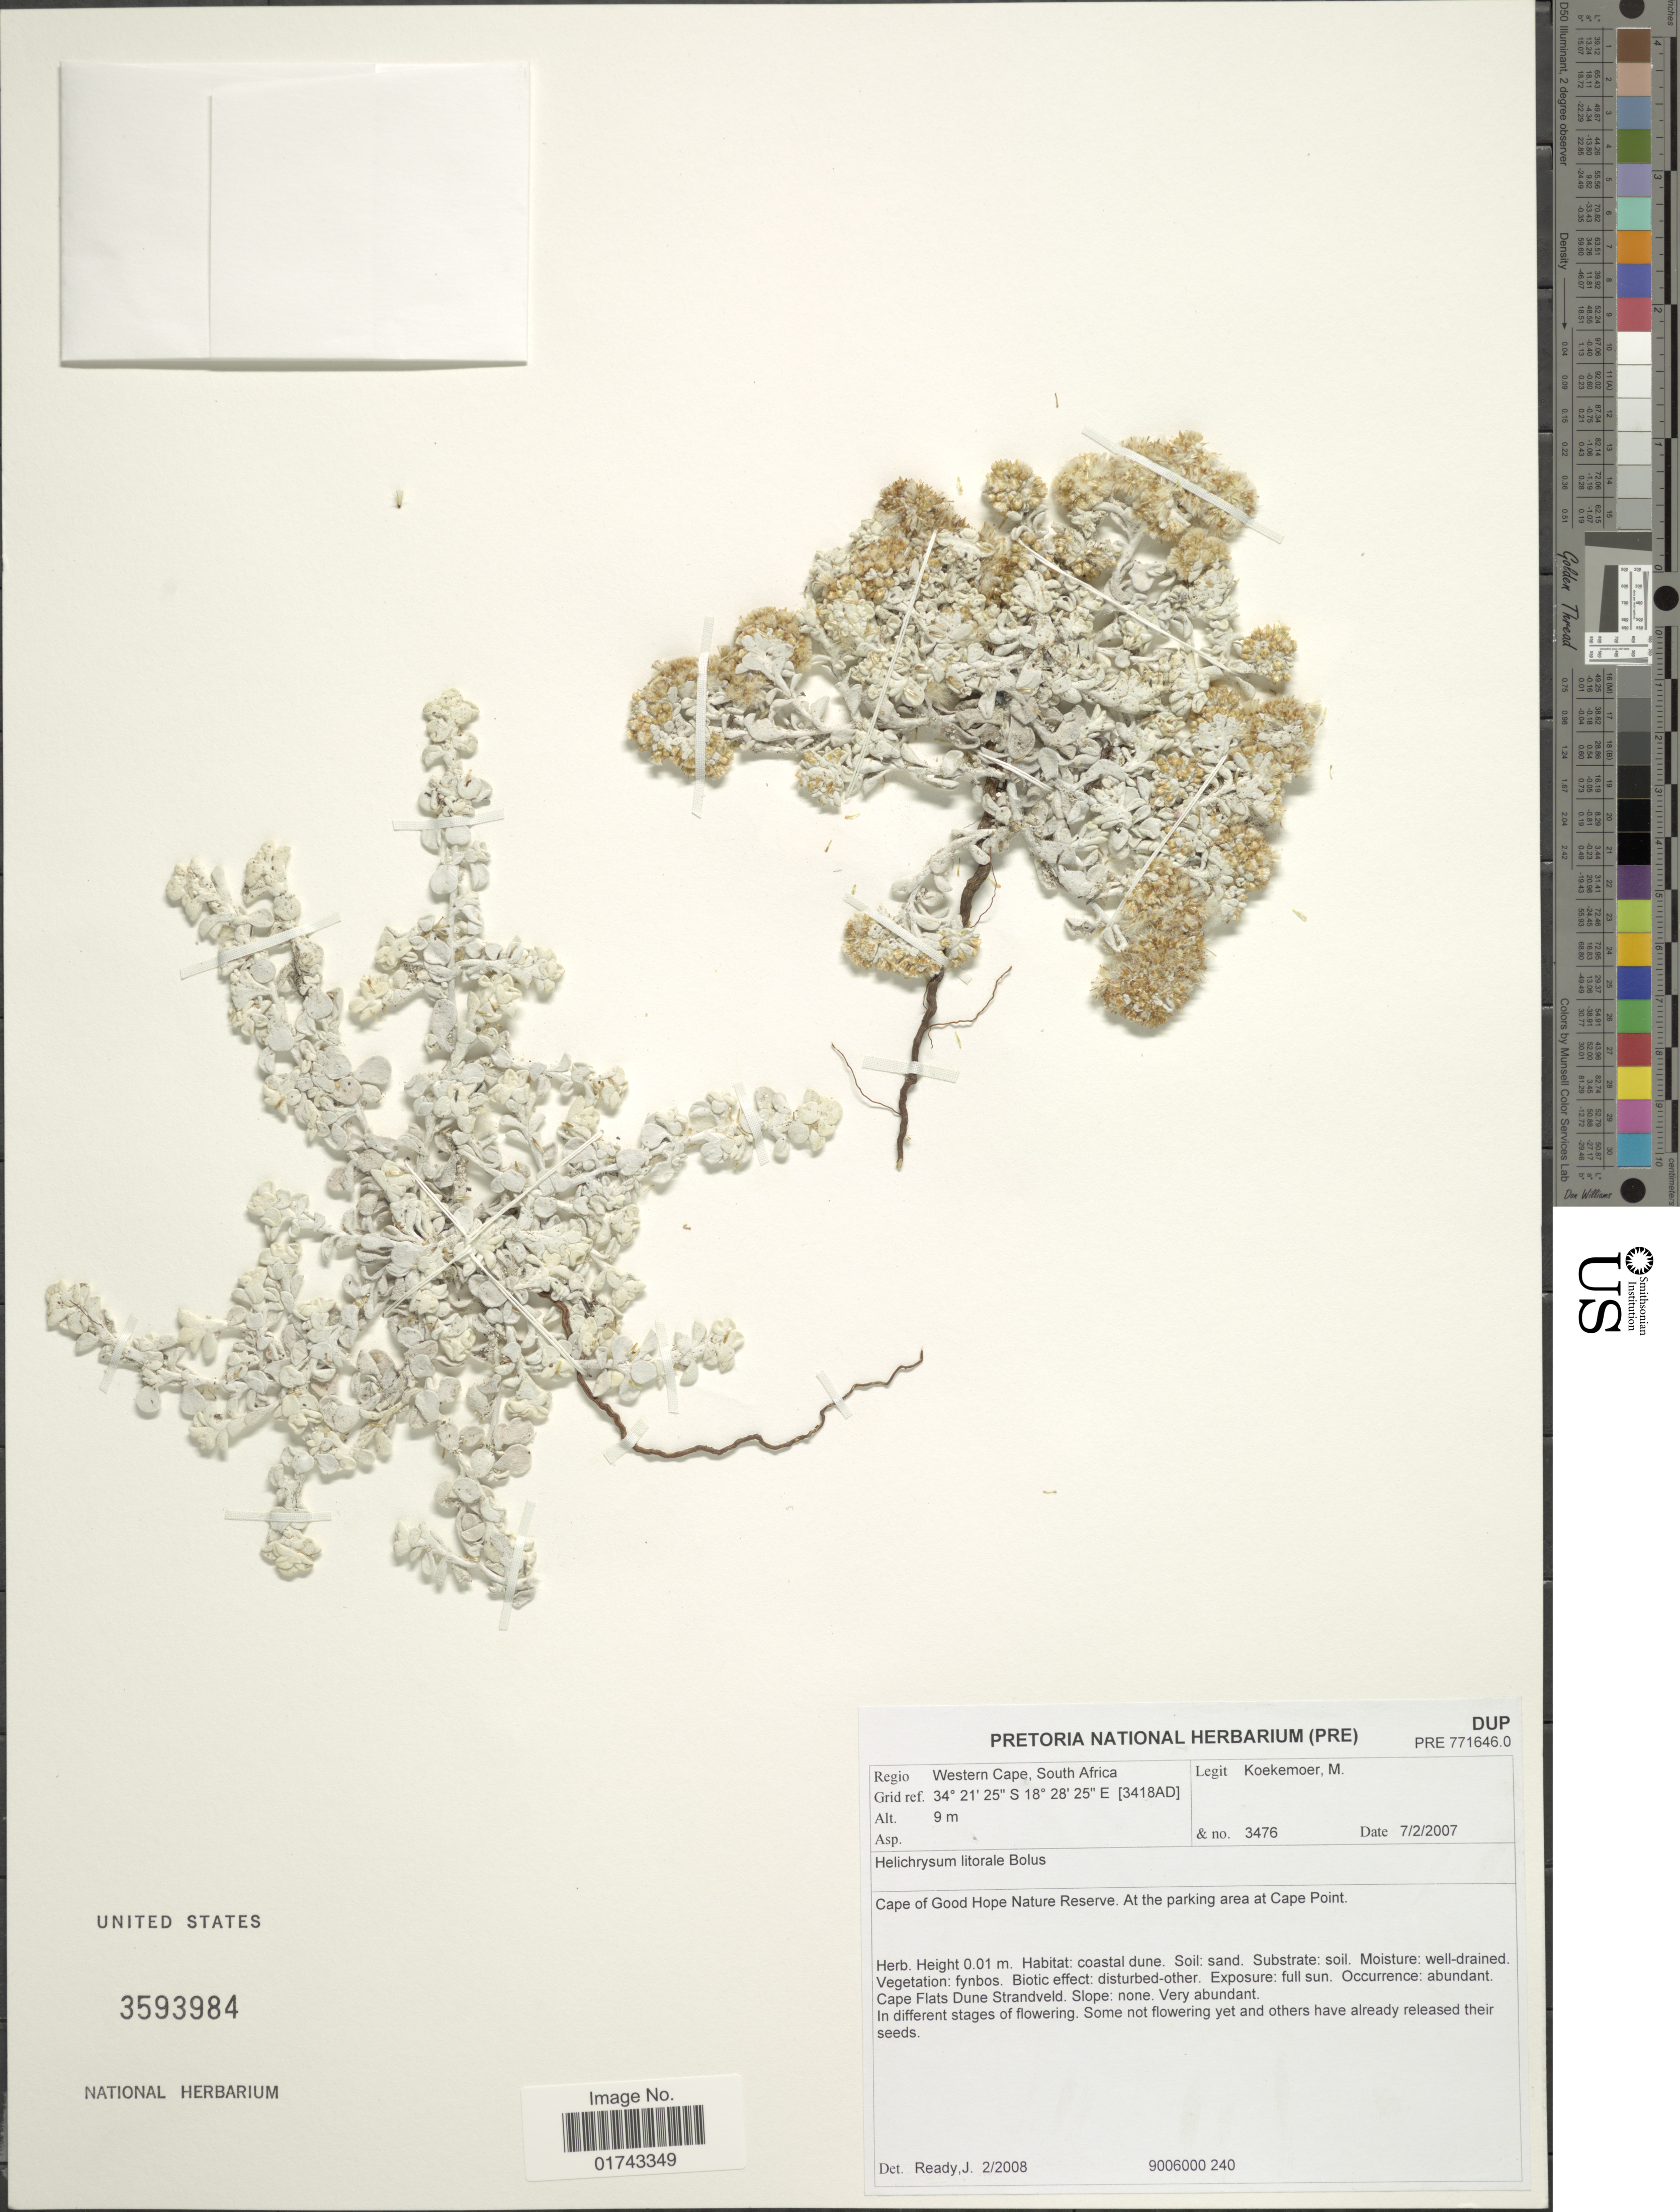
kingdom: Plantae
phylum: Tracheophyta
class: Magnoliopsida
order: Asterales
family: Asteraceae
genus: Helichrysum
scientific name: Helichrysum litorale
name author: Bolus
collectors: M. Koekemoer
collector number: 3476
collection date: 2007-02-07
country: South Africa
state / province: Western Cape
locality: Regio Western Cape, South Africa, Grid ref. [3418AD], Cape of Good Hope Nature Reserve, At the parking area at Cape Point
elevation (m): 9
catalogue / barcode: US 3593984